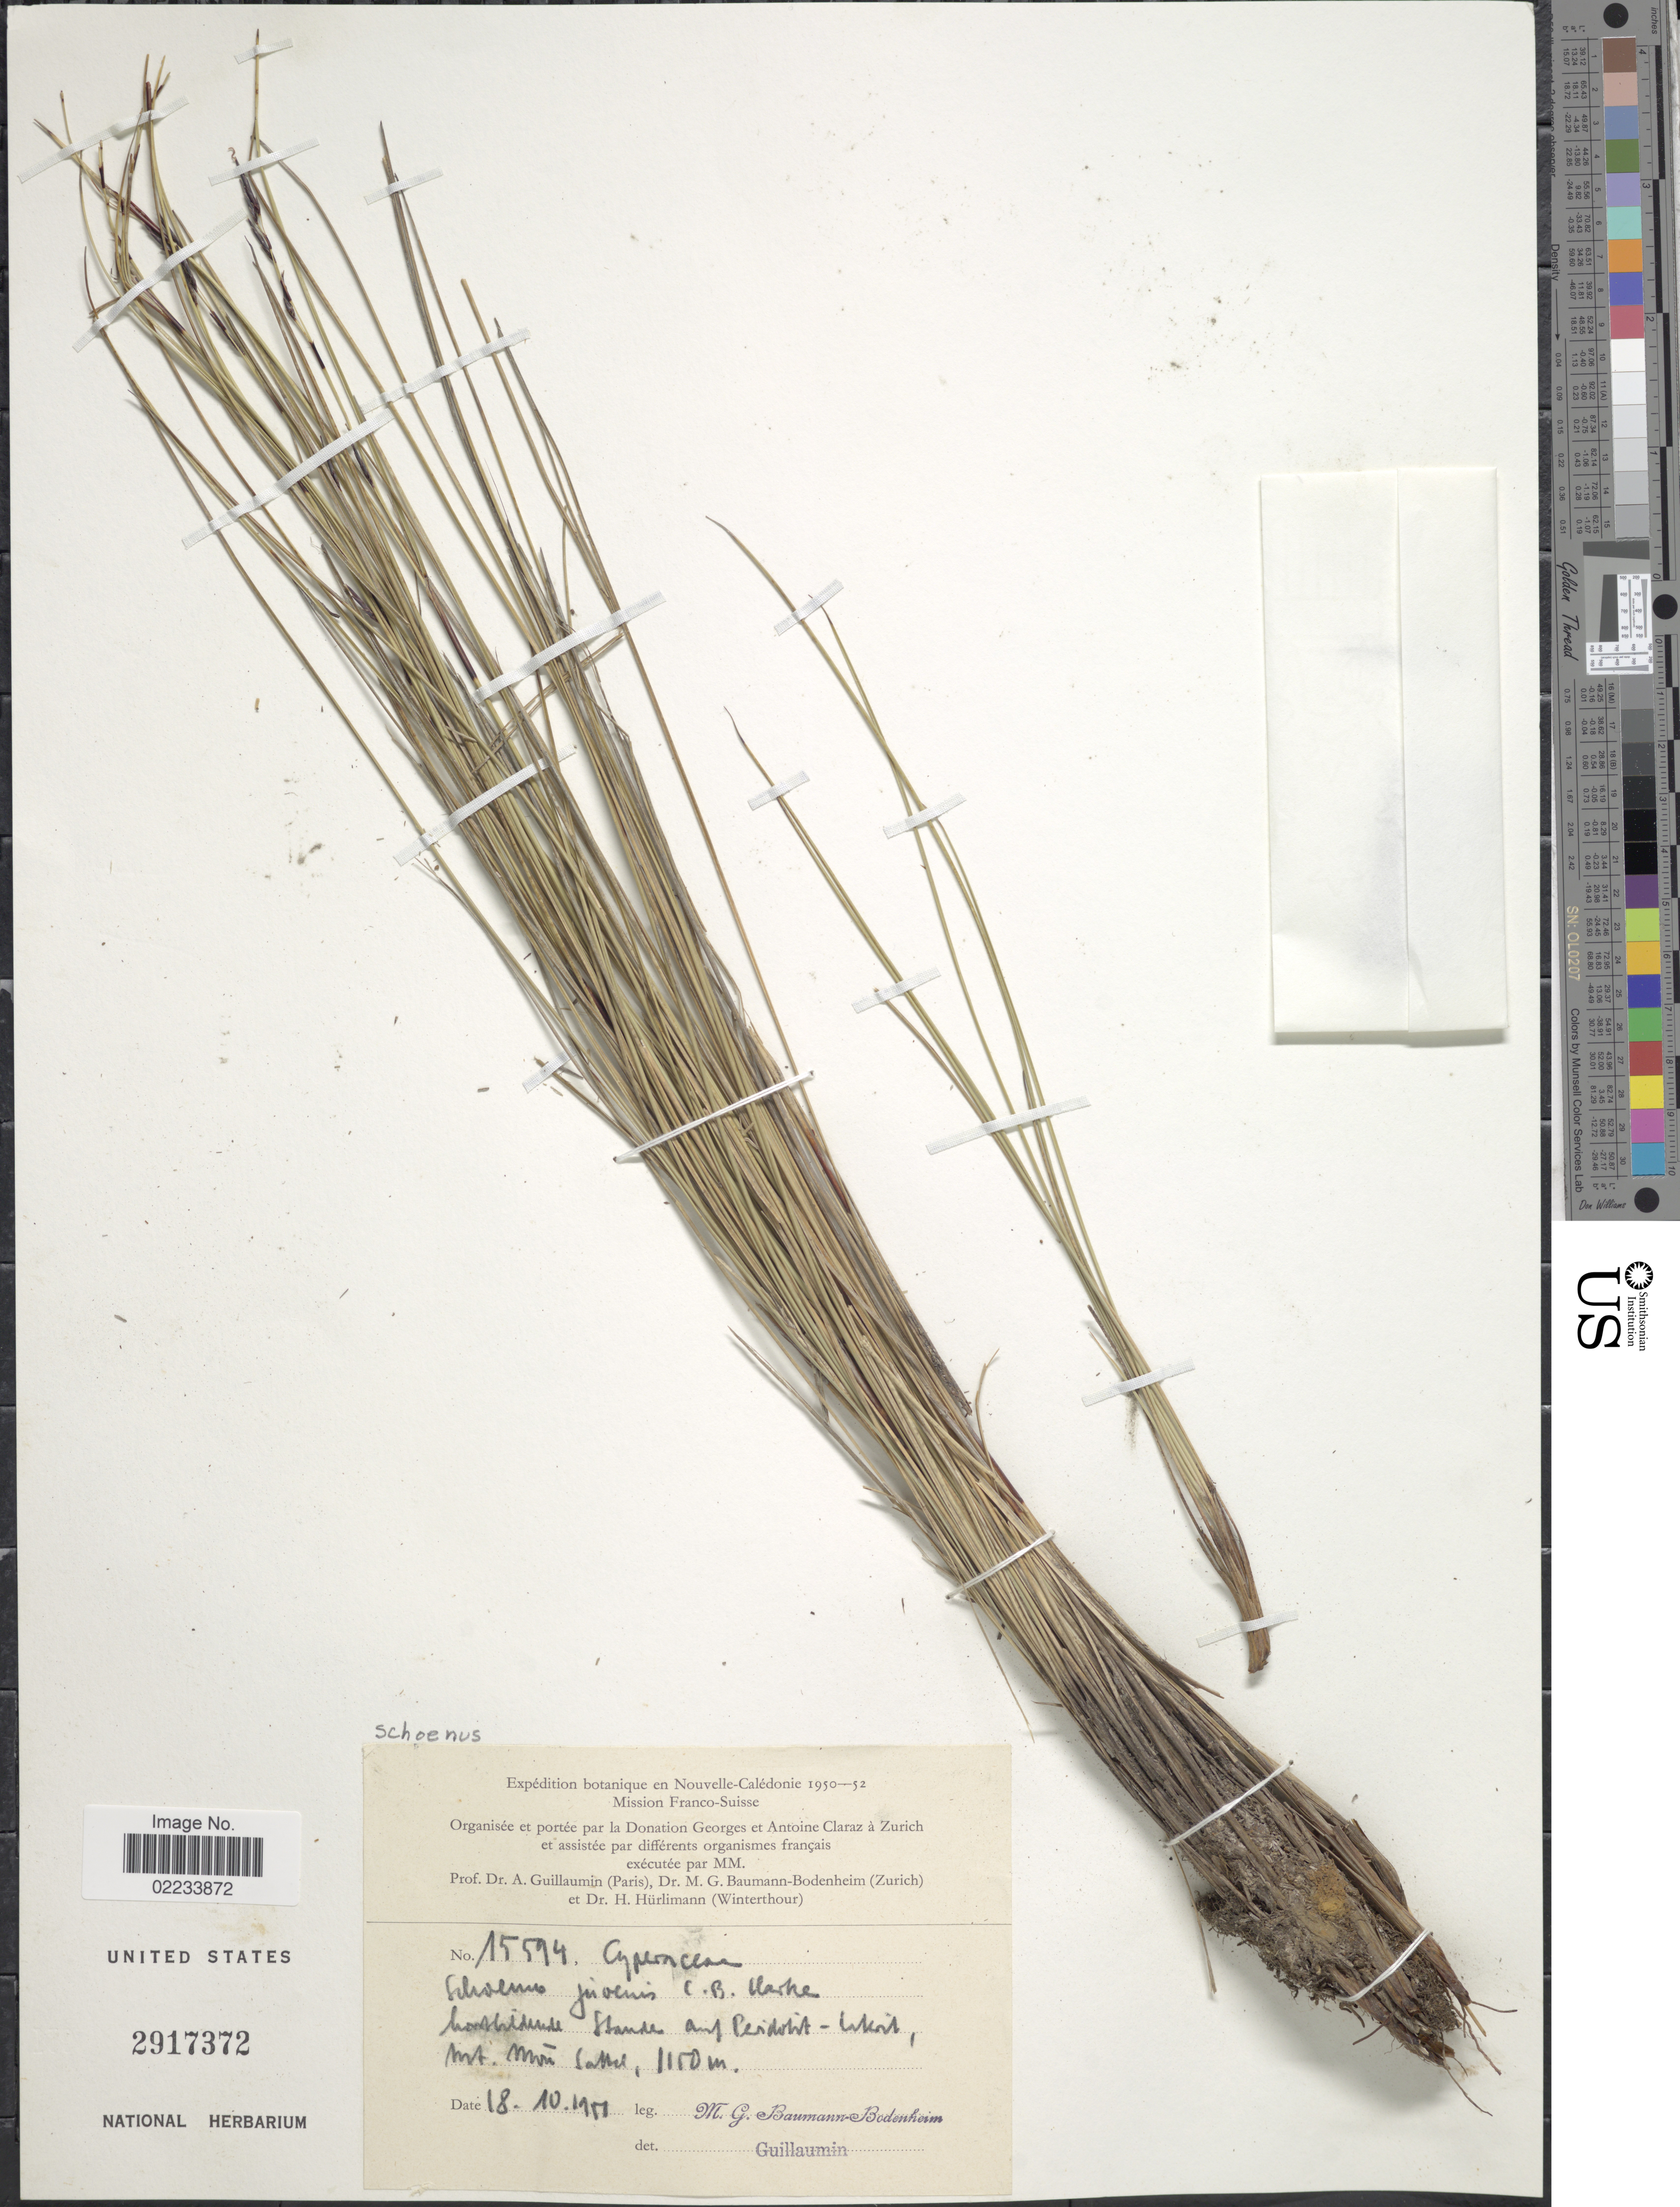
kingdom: Plantae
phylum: Tracheophyta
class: Liliopsida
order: Poales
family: Cyperaceae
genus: Schoenus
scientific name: Schoenus juvenis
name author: C.B. Clarke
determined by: Guillaumin, André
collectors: M. G. Baumann-Bodenheim, A. Guillaumin & H. Hürlimann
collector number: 15594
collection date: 1951-10-18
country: New Caledonia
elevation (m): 1150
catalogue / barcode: US 2917372